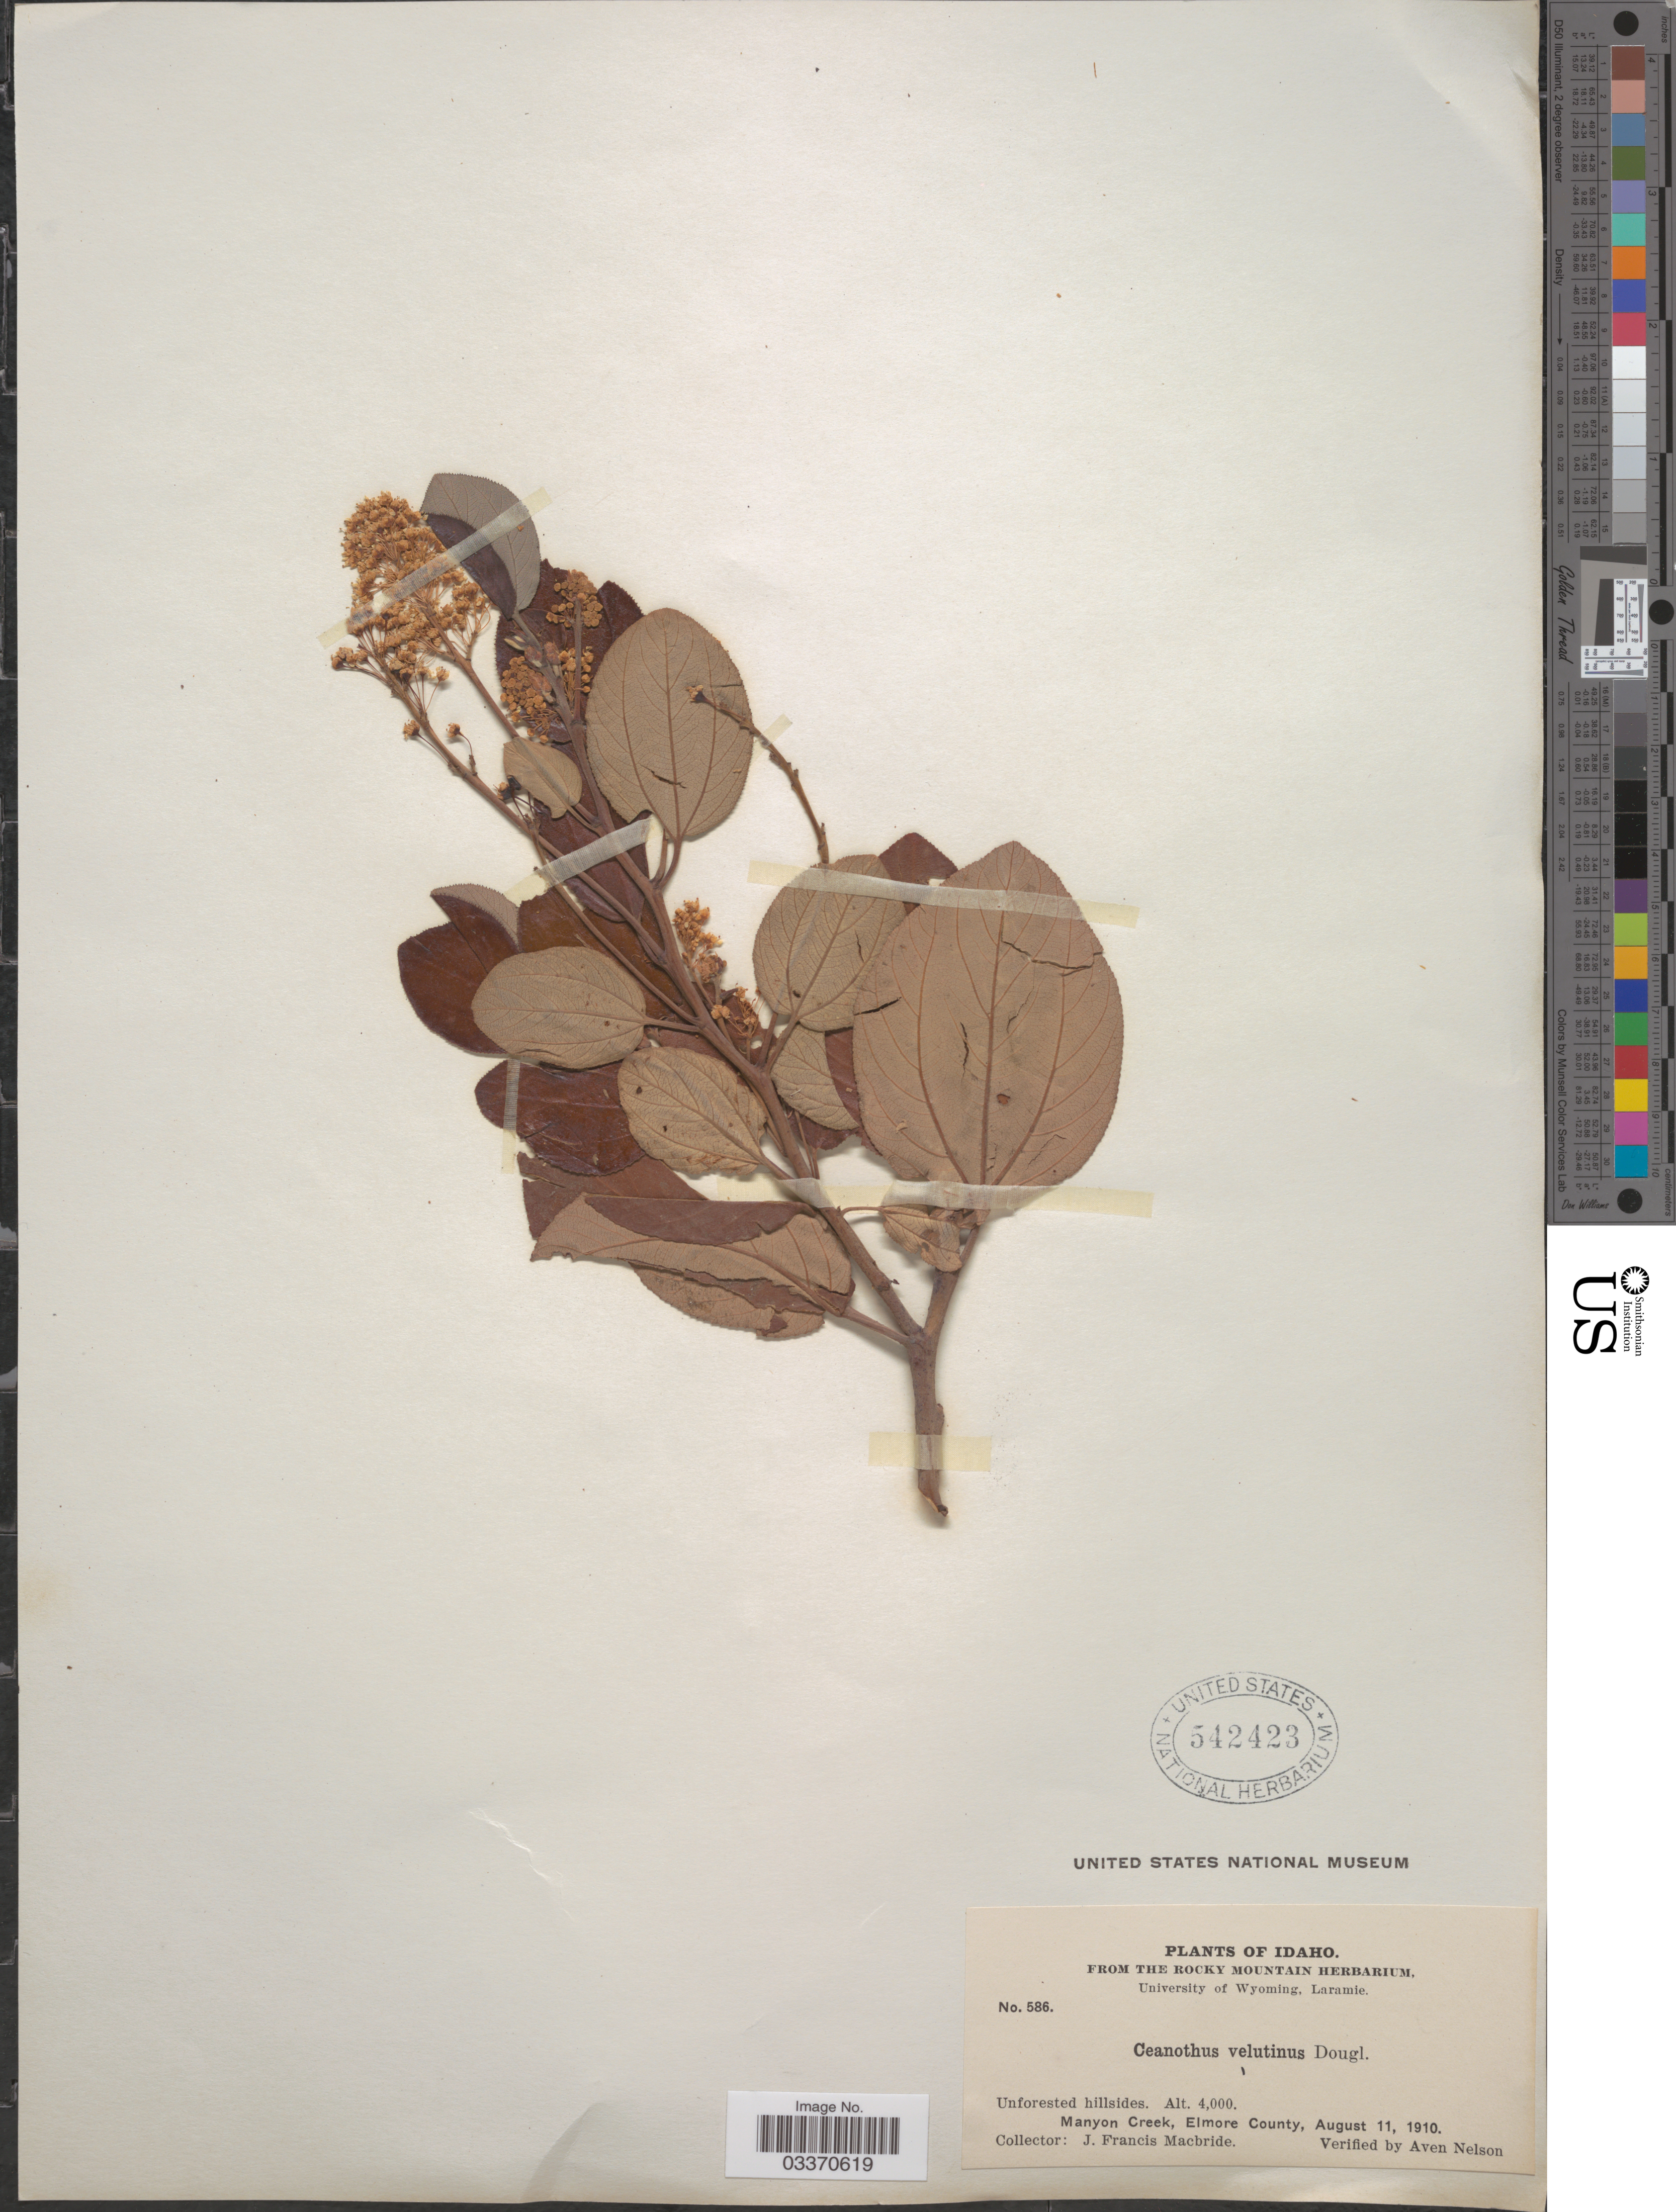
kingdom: Plantae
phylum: Tracheophyta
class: Magnoliopsida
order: Rosales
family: Rhamnaceae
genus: Ceanothus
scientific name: Ceanothus velutinus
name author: Douglas ex Hook.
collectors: J. F. Macbride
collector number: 586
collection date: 1910-08-11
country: United States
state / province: Idaho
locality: Manyon Creek, Elmore County.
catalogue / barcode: US 542423